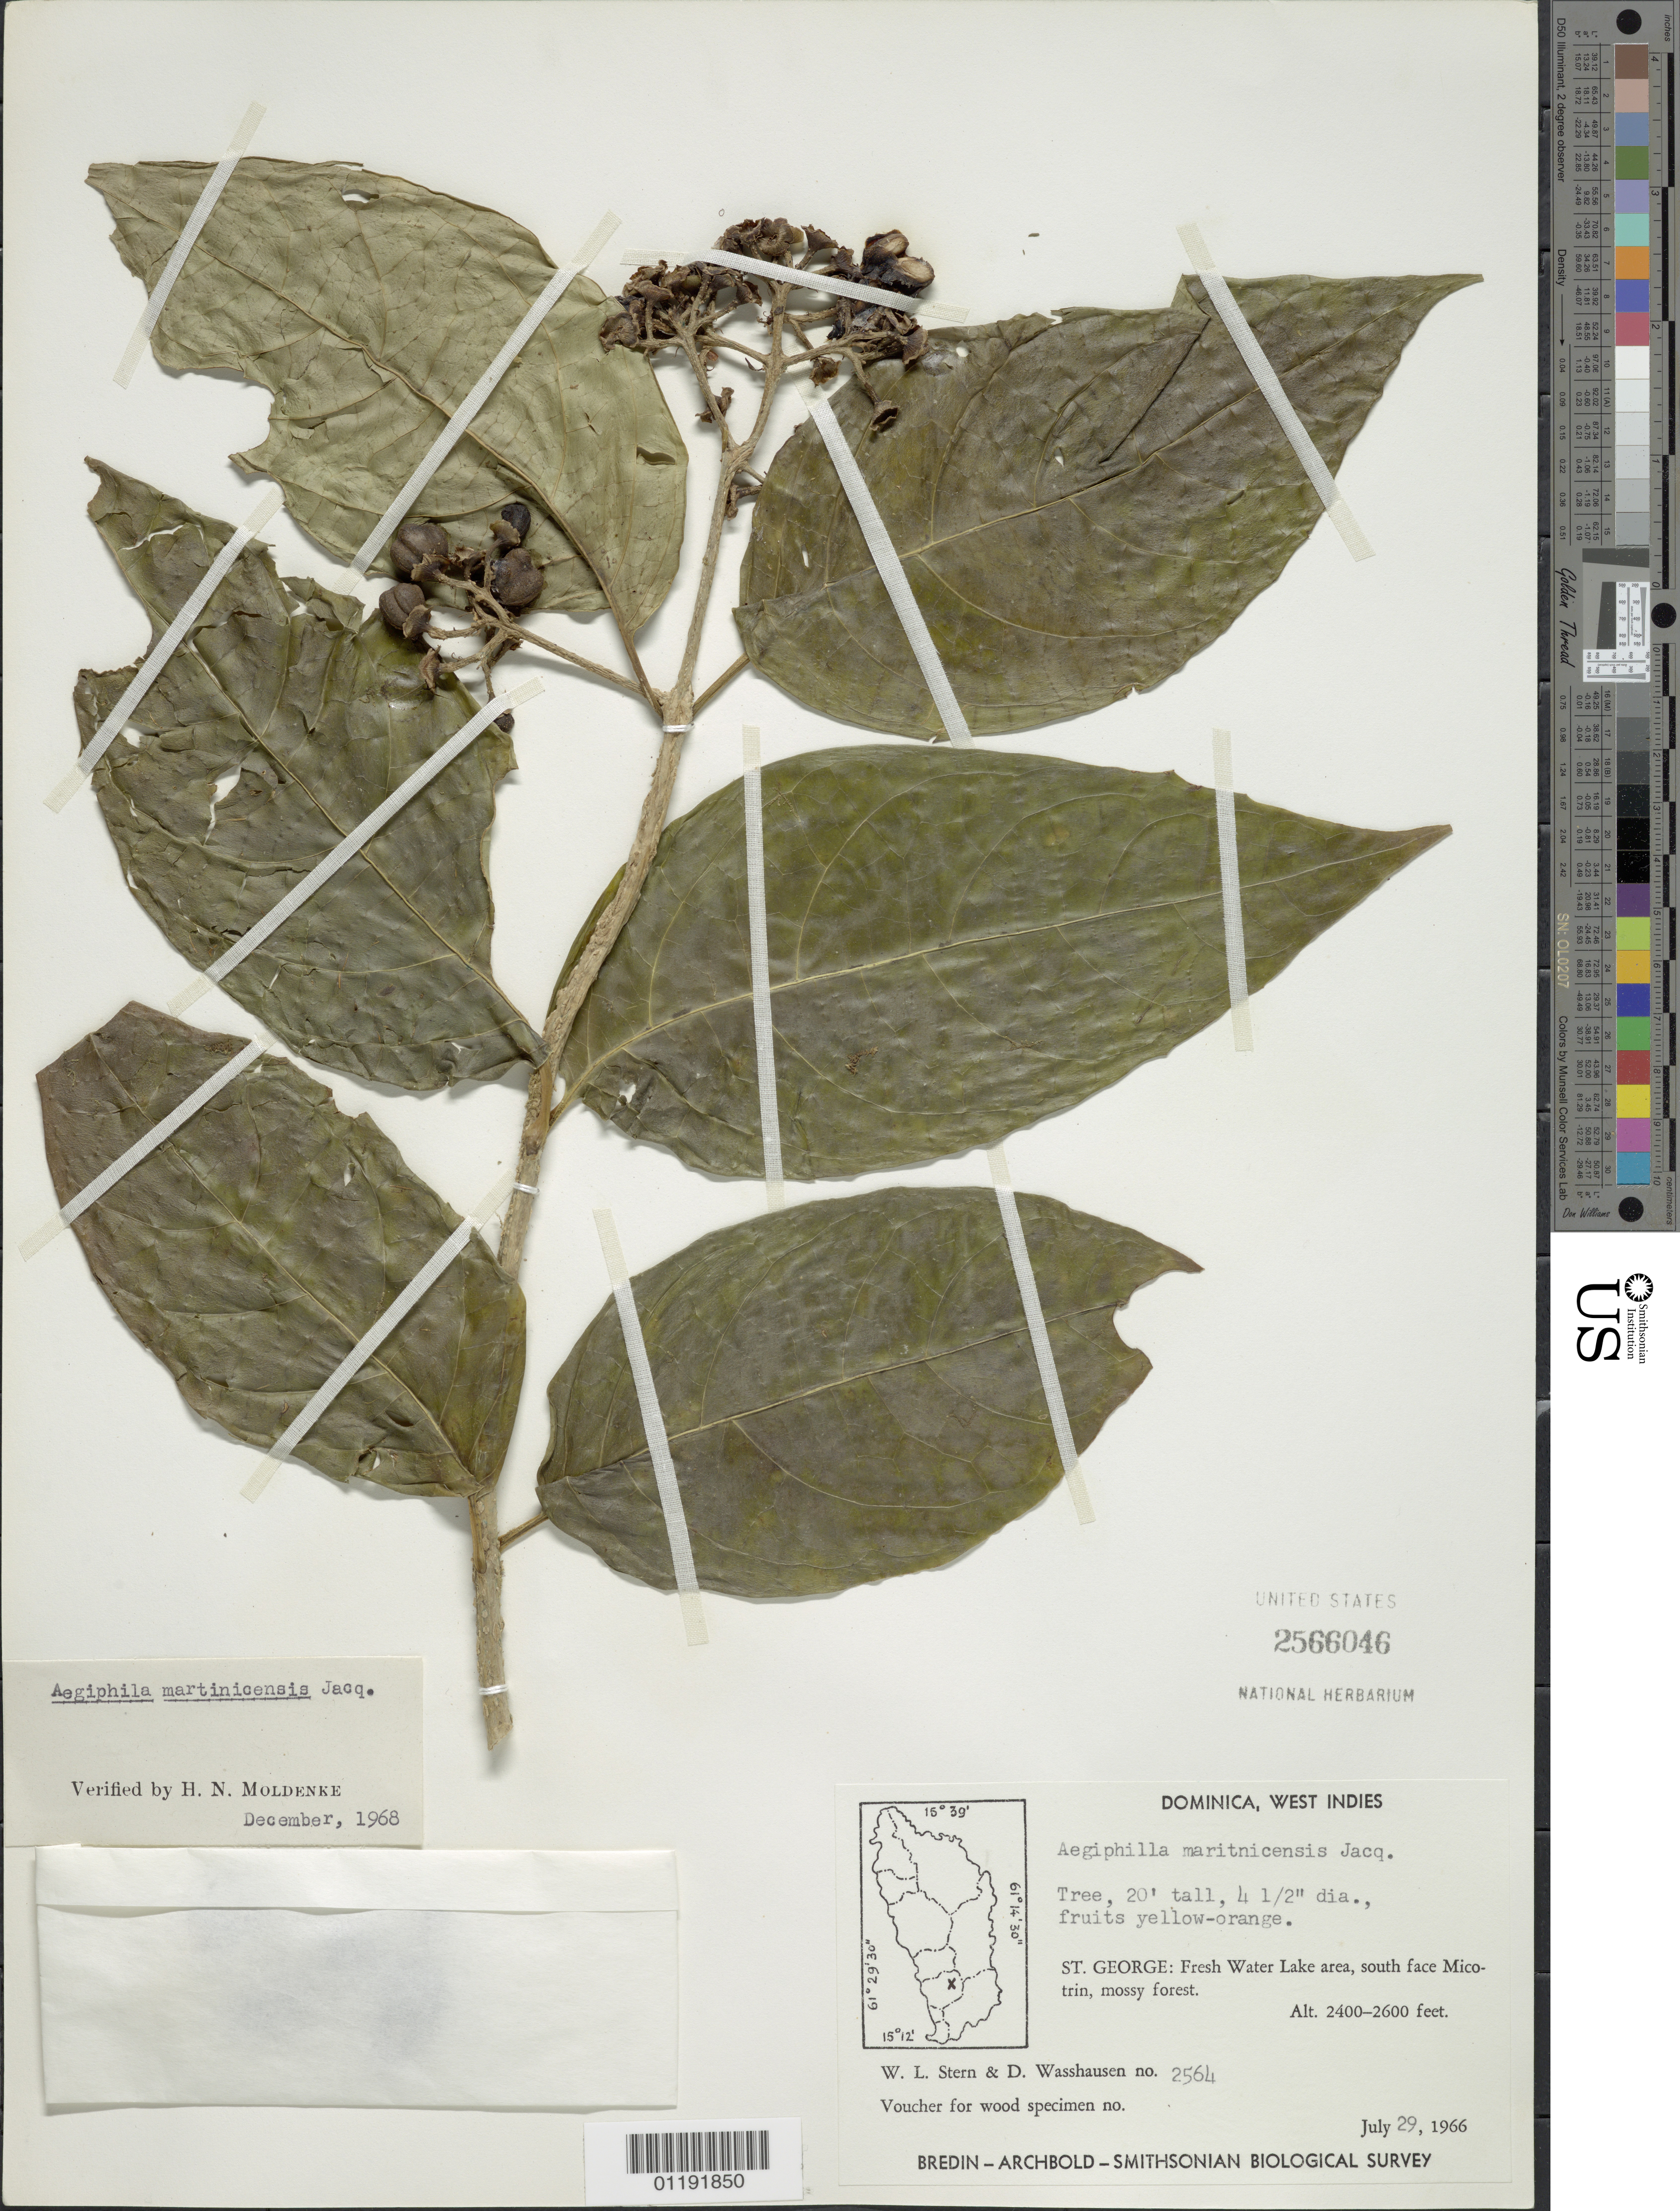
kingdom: Plantae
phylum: Tracheophyta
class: Magnoliopsida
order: Lamiales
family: Lamiaceae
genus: Aegiphila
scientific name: Aegiphila martinicensis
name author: Jacq.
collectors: W. L. Stern & D. C. Wasshausen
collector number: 2564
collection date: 1966-07-29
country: Dominica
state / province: St. George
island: Dominica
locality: Fresh Water Lake area, Micotrin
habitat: S face of slope, mossy forest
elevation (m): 732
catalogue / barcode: US 2566046